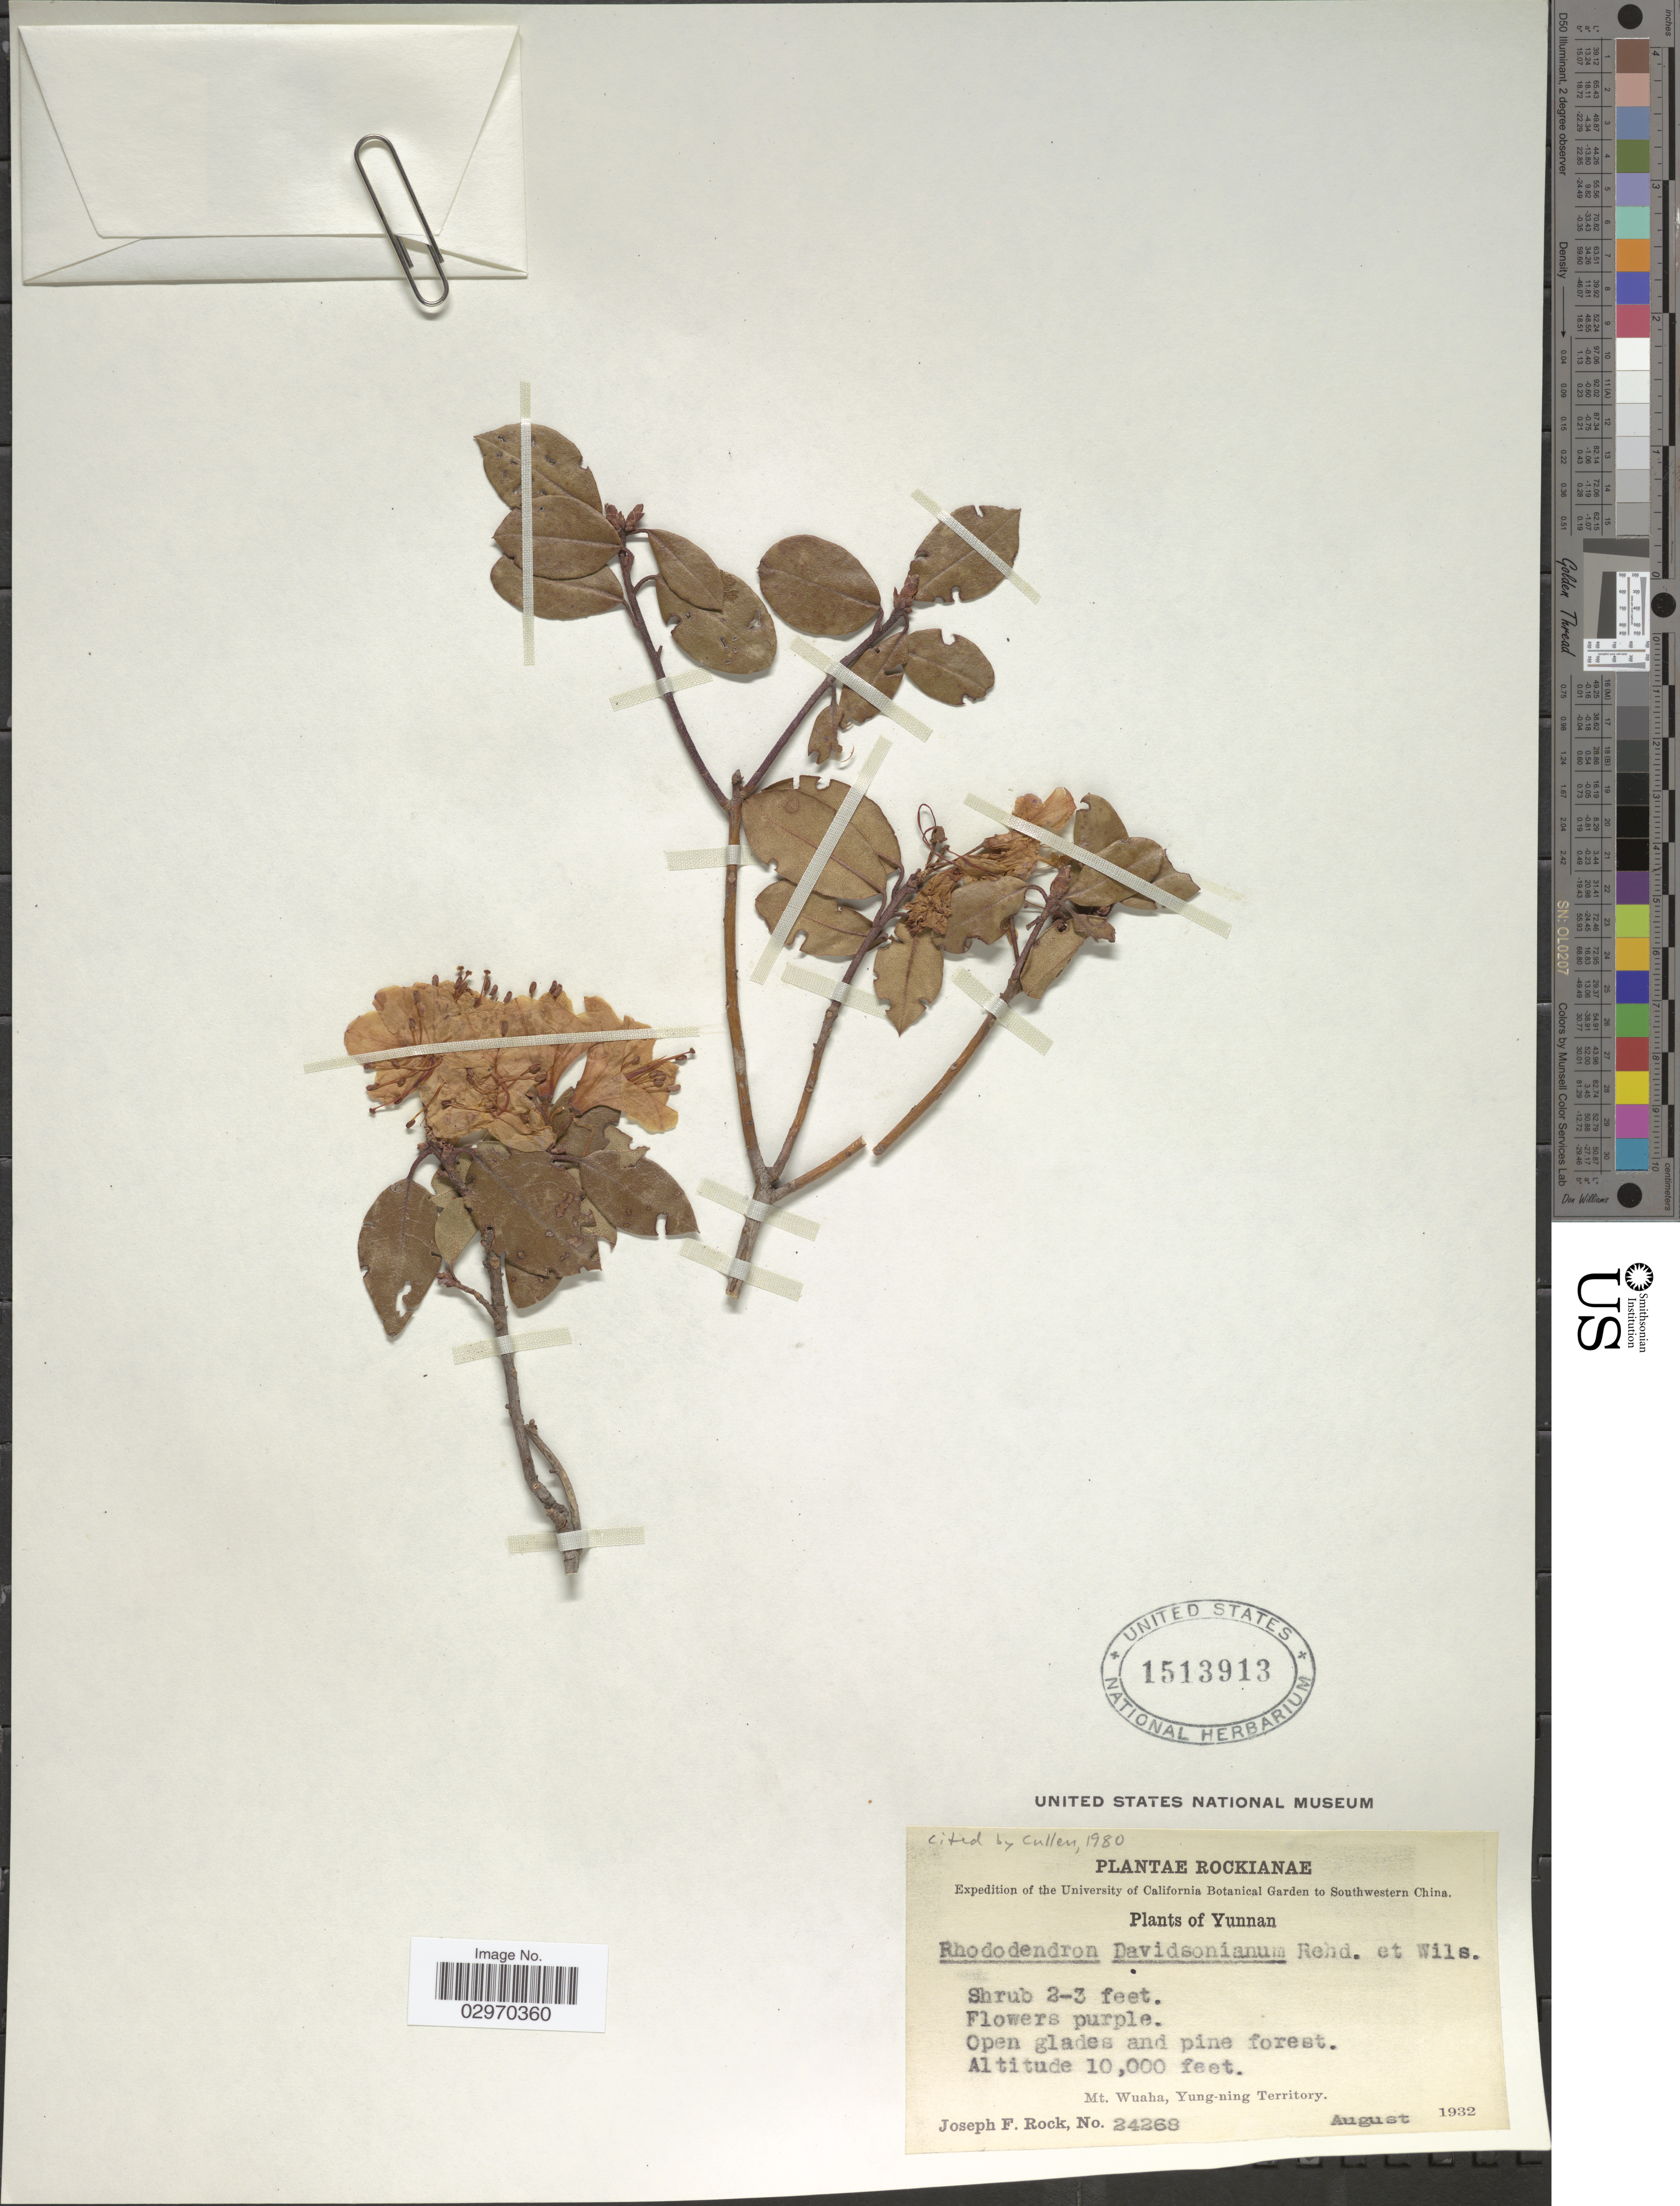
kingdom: Plantae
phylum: Tracheophyta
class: Magnoliopsida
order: Ericales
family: Ericaceae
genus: Rhododendron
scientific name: Rhododendron davidsonianum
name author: Rehder & E.H. Wilson in Sarg.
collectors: J. F. Rock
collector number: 24268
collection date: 1932-08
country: China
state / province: Yunnan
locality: Southwestern China. Open glades and pine forest. Mt. Wuaha, Yung-ning Territory.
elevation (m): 3048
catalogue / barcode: US 1513913